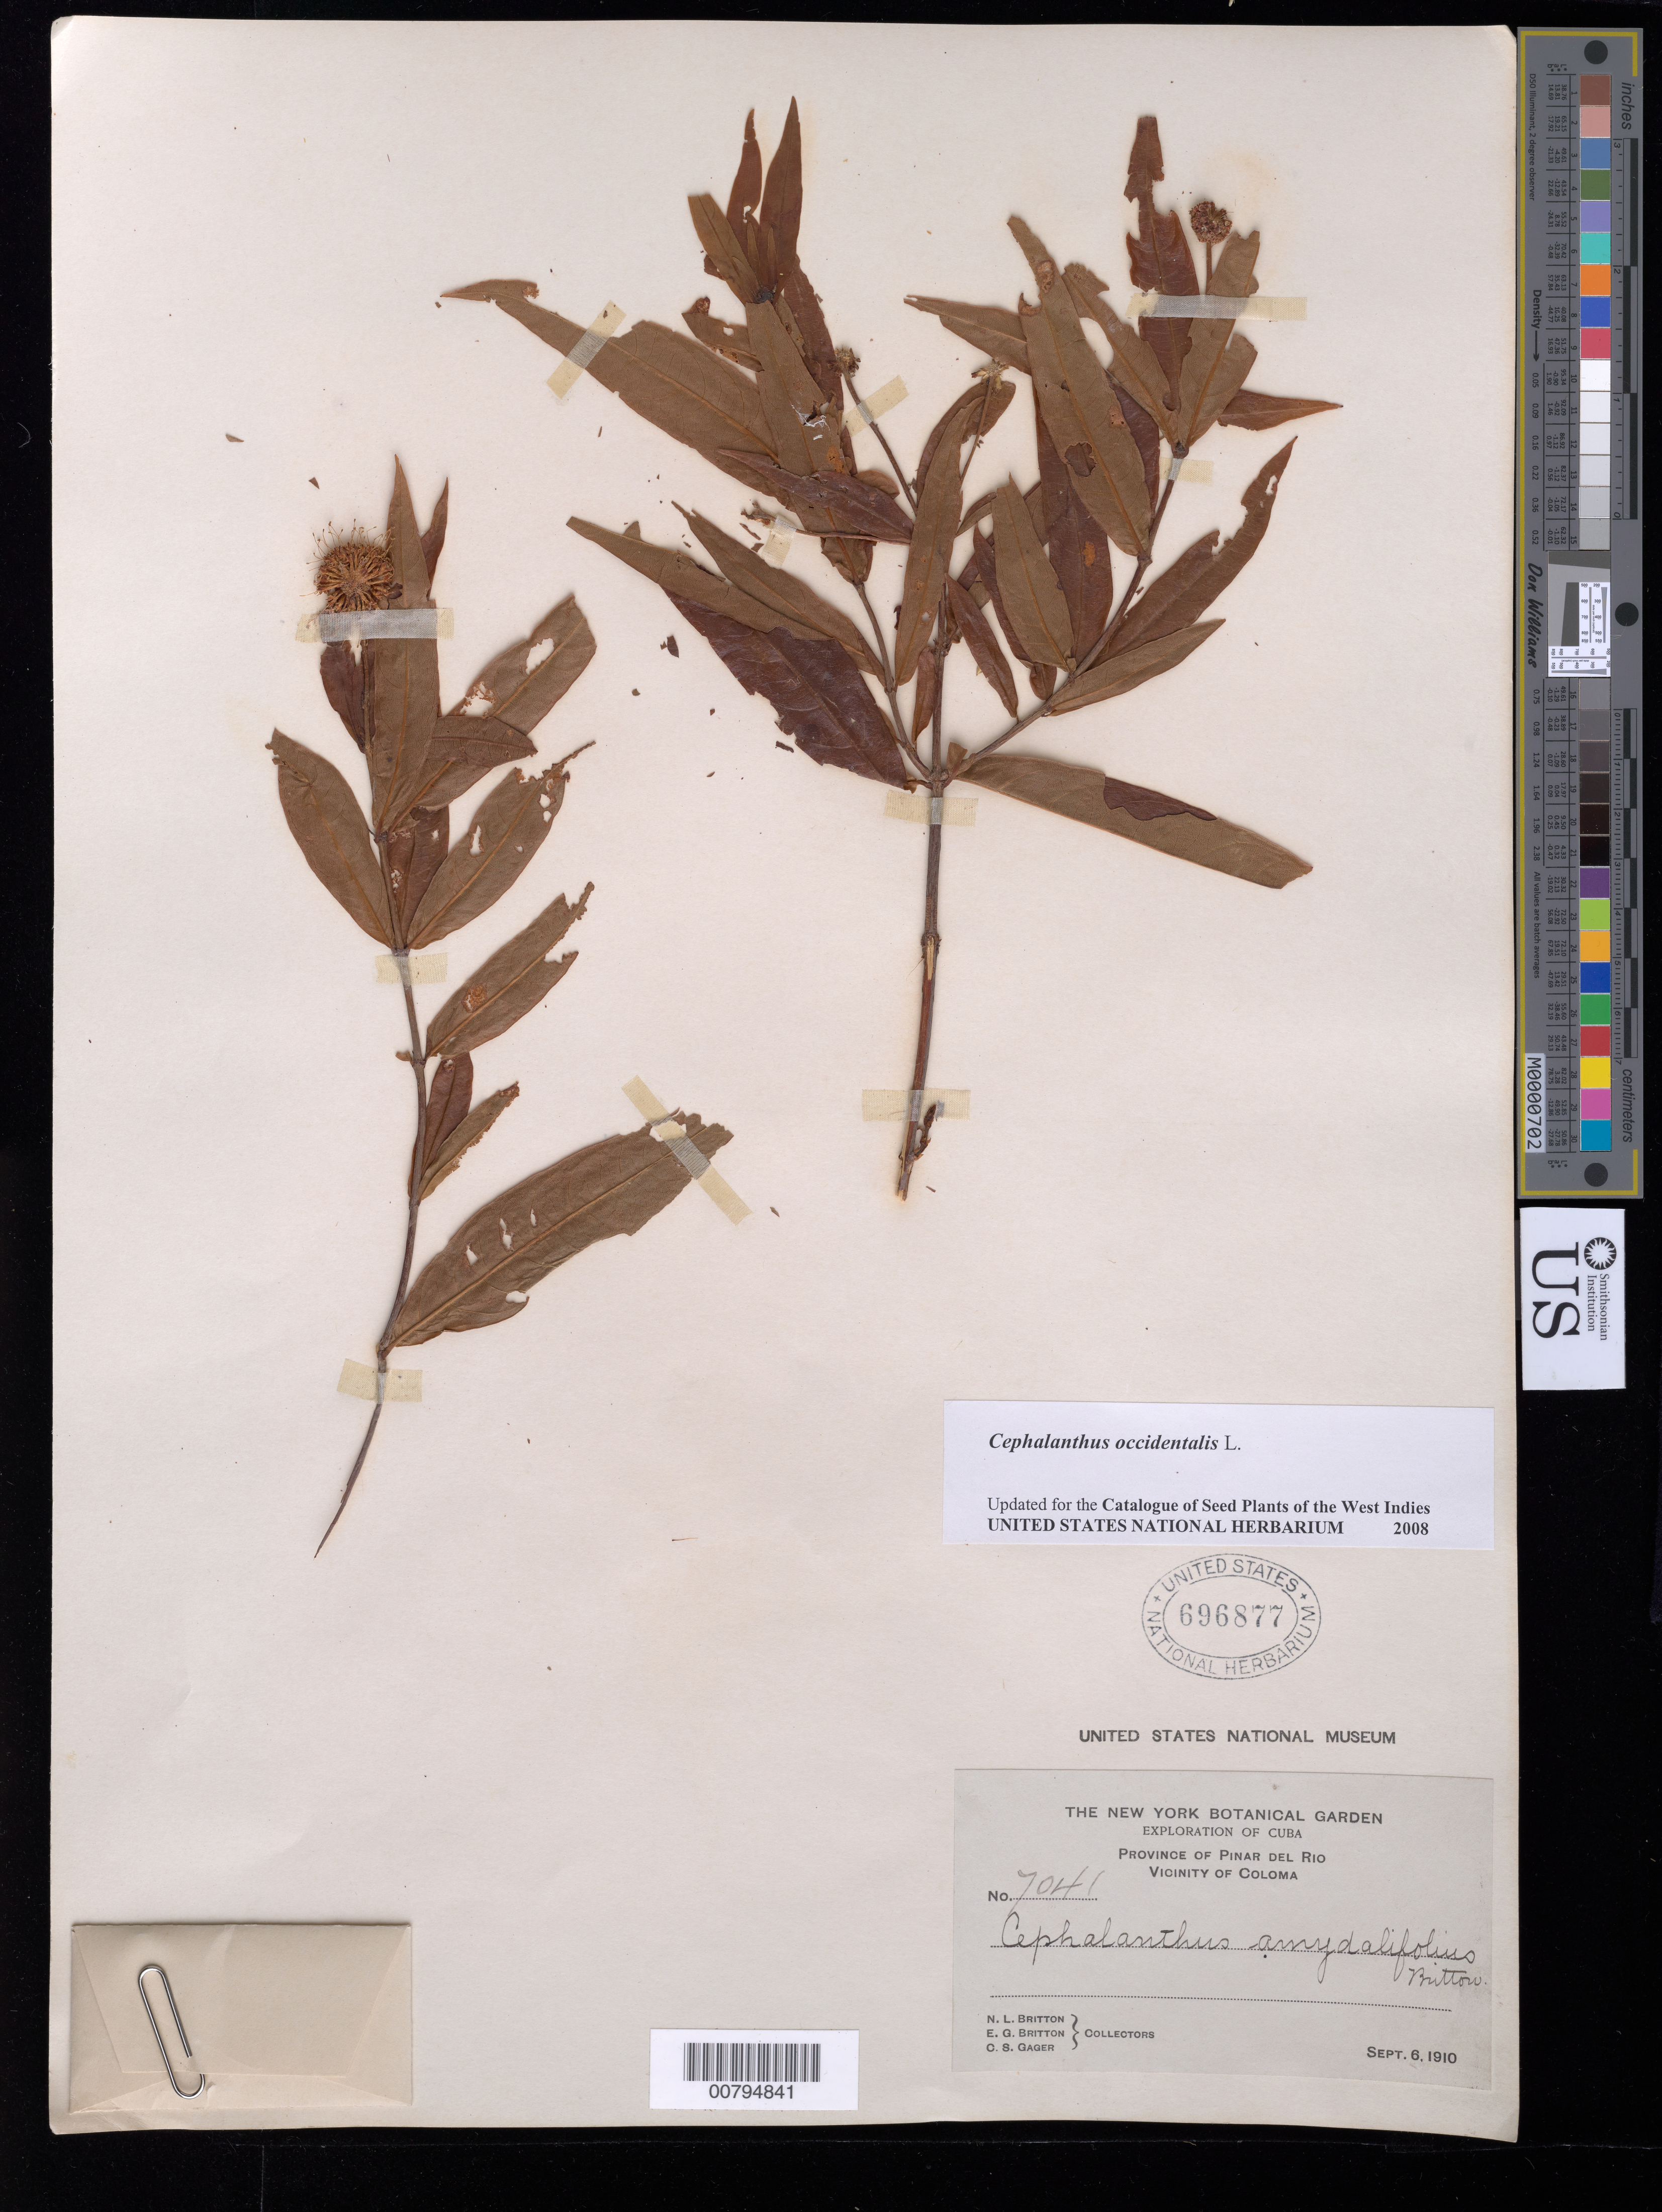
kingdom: Plantae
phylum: Tracheophyta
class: Magnoliopsida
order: Gentianales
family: Rubiaceae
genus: Cephalanthus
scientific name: Cephalanthus occidentalis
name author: L.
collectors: N. Britton, E. G. Britton & C. Gager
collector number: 7041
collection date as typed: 06 Sep 1910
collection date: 1910-09-06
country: Cuba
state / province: Pinar del Río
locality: Vicinity of Coloma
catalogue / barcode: US 696877